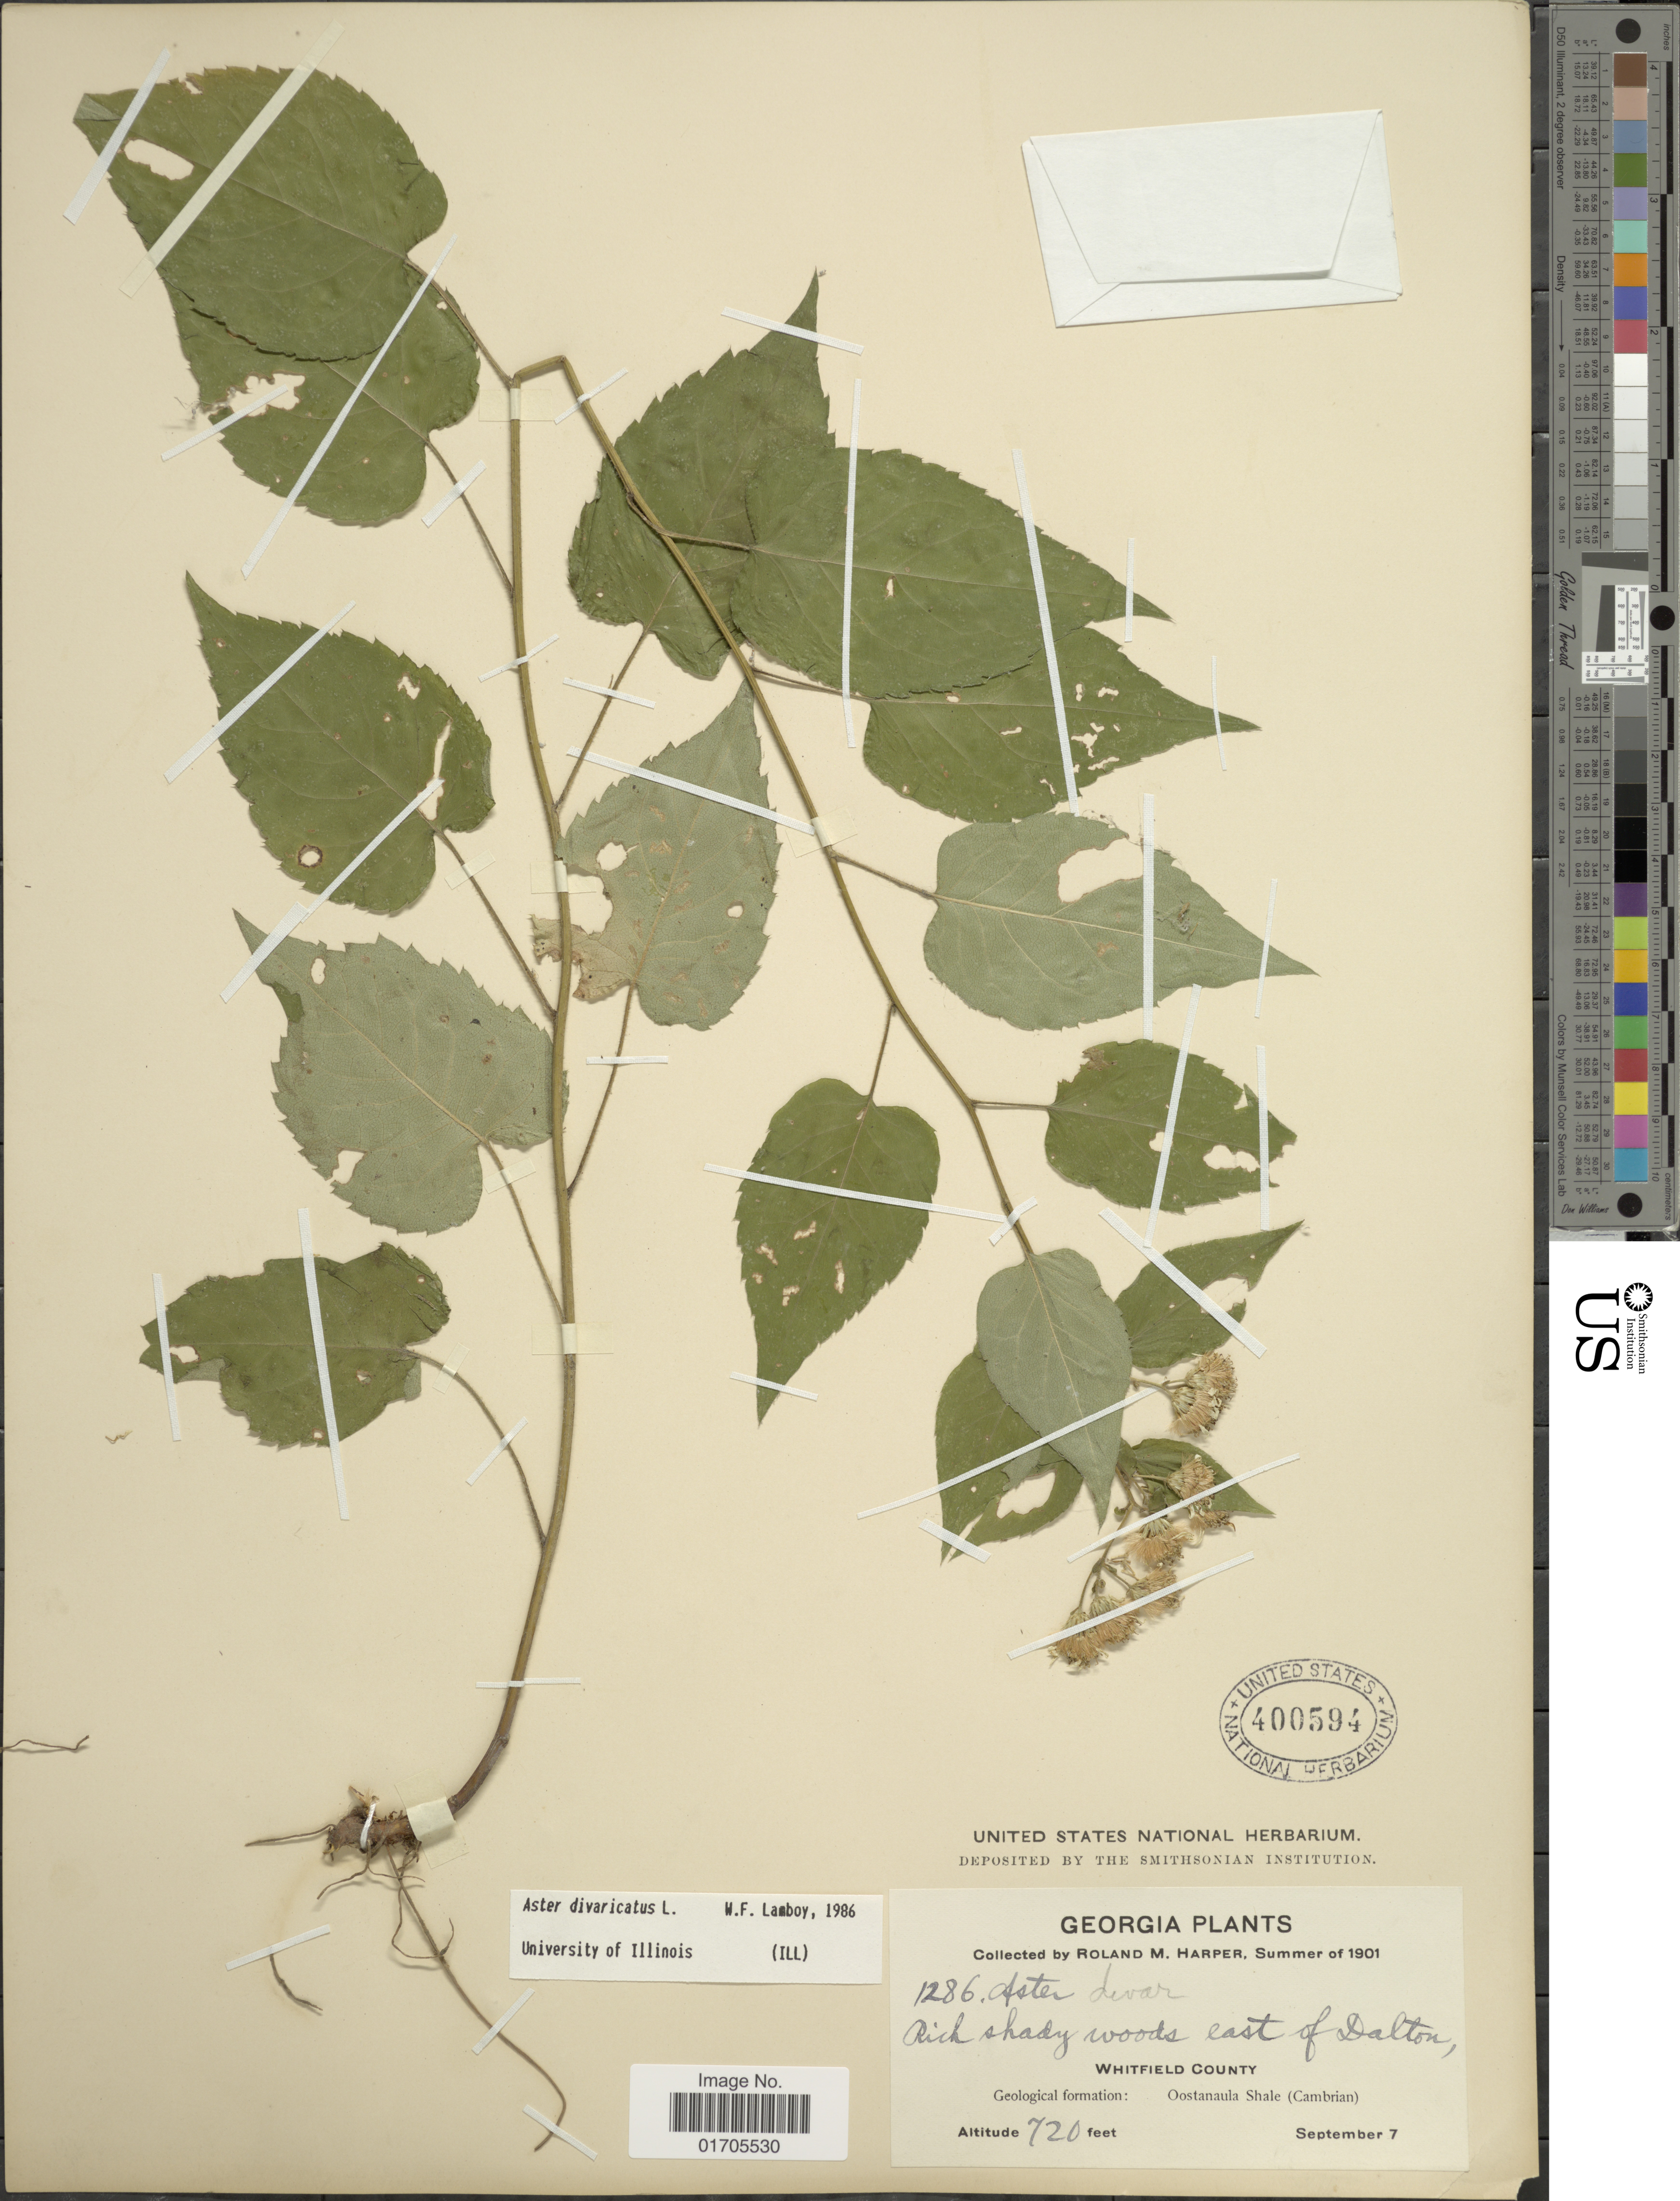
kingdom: Plantae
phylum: Tracheophyta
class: Magnoliopsida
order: Asterales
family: Asteraceae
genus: Eurybia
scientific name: Eurybia divaricata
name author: (L.) G.L. Nesom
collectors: R. M. Harper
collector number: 1286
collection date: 1901-09-07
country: United States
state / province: Georgia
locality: Georgia. Rich shady woods east of Dalton, Whitfield County. Geological formation: Oostanaula Shale (Cambrian)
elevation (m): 219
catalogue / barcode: US 400594